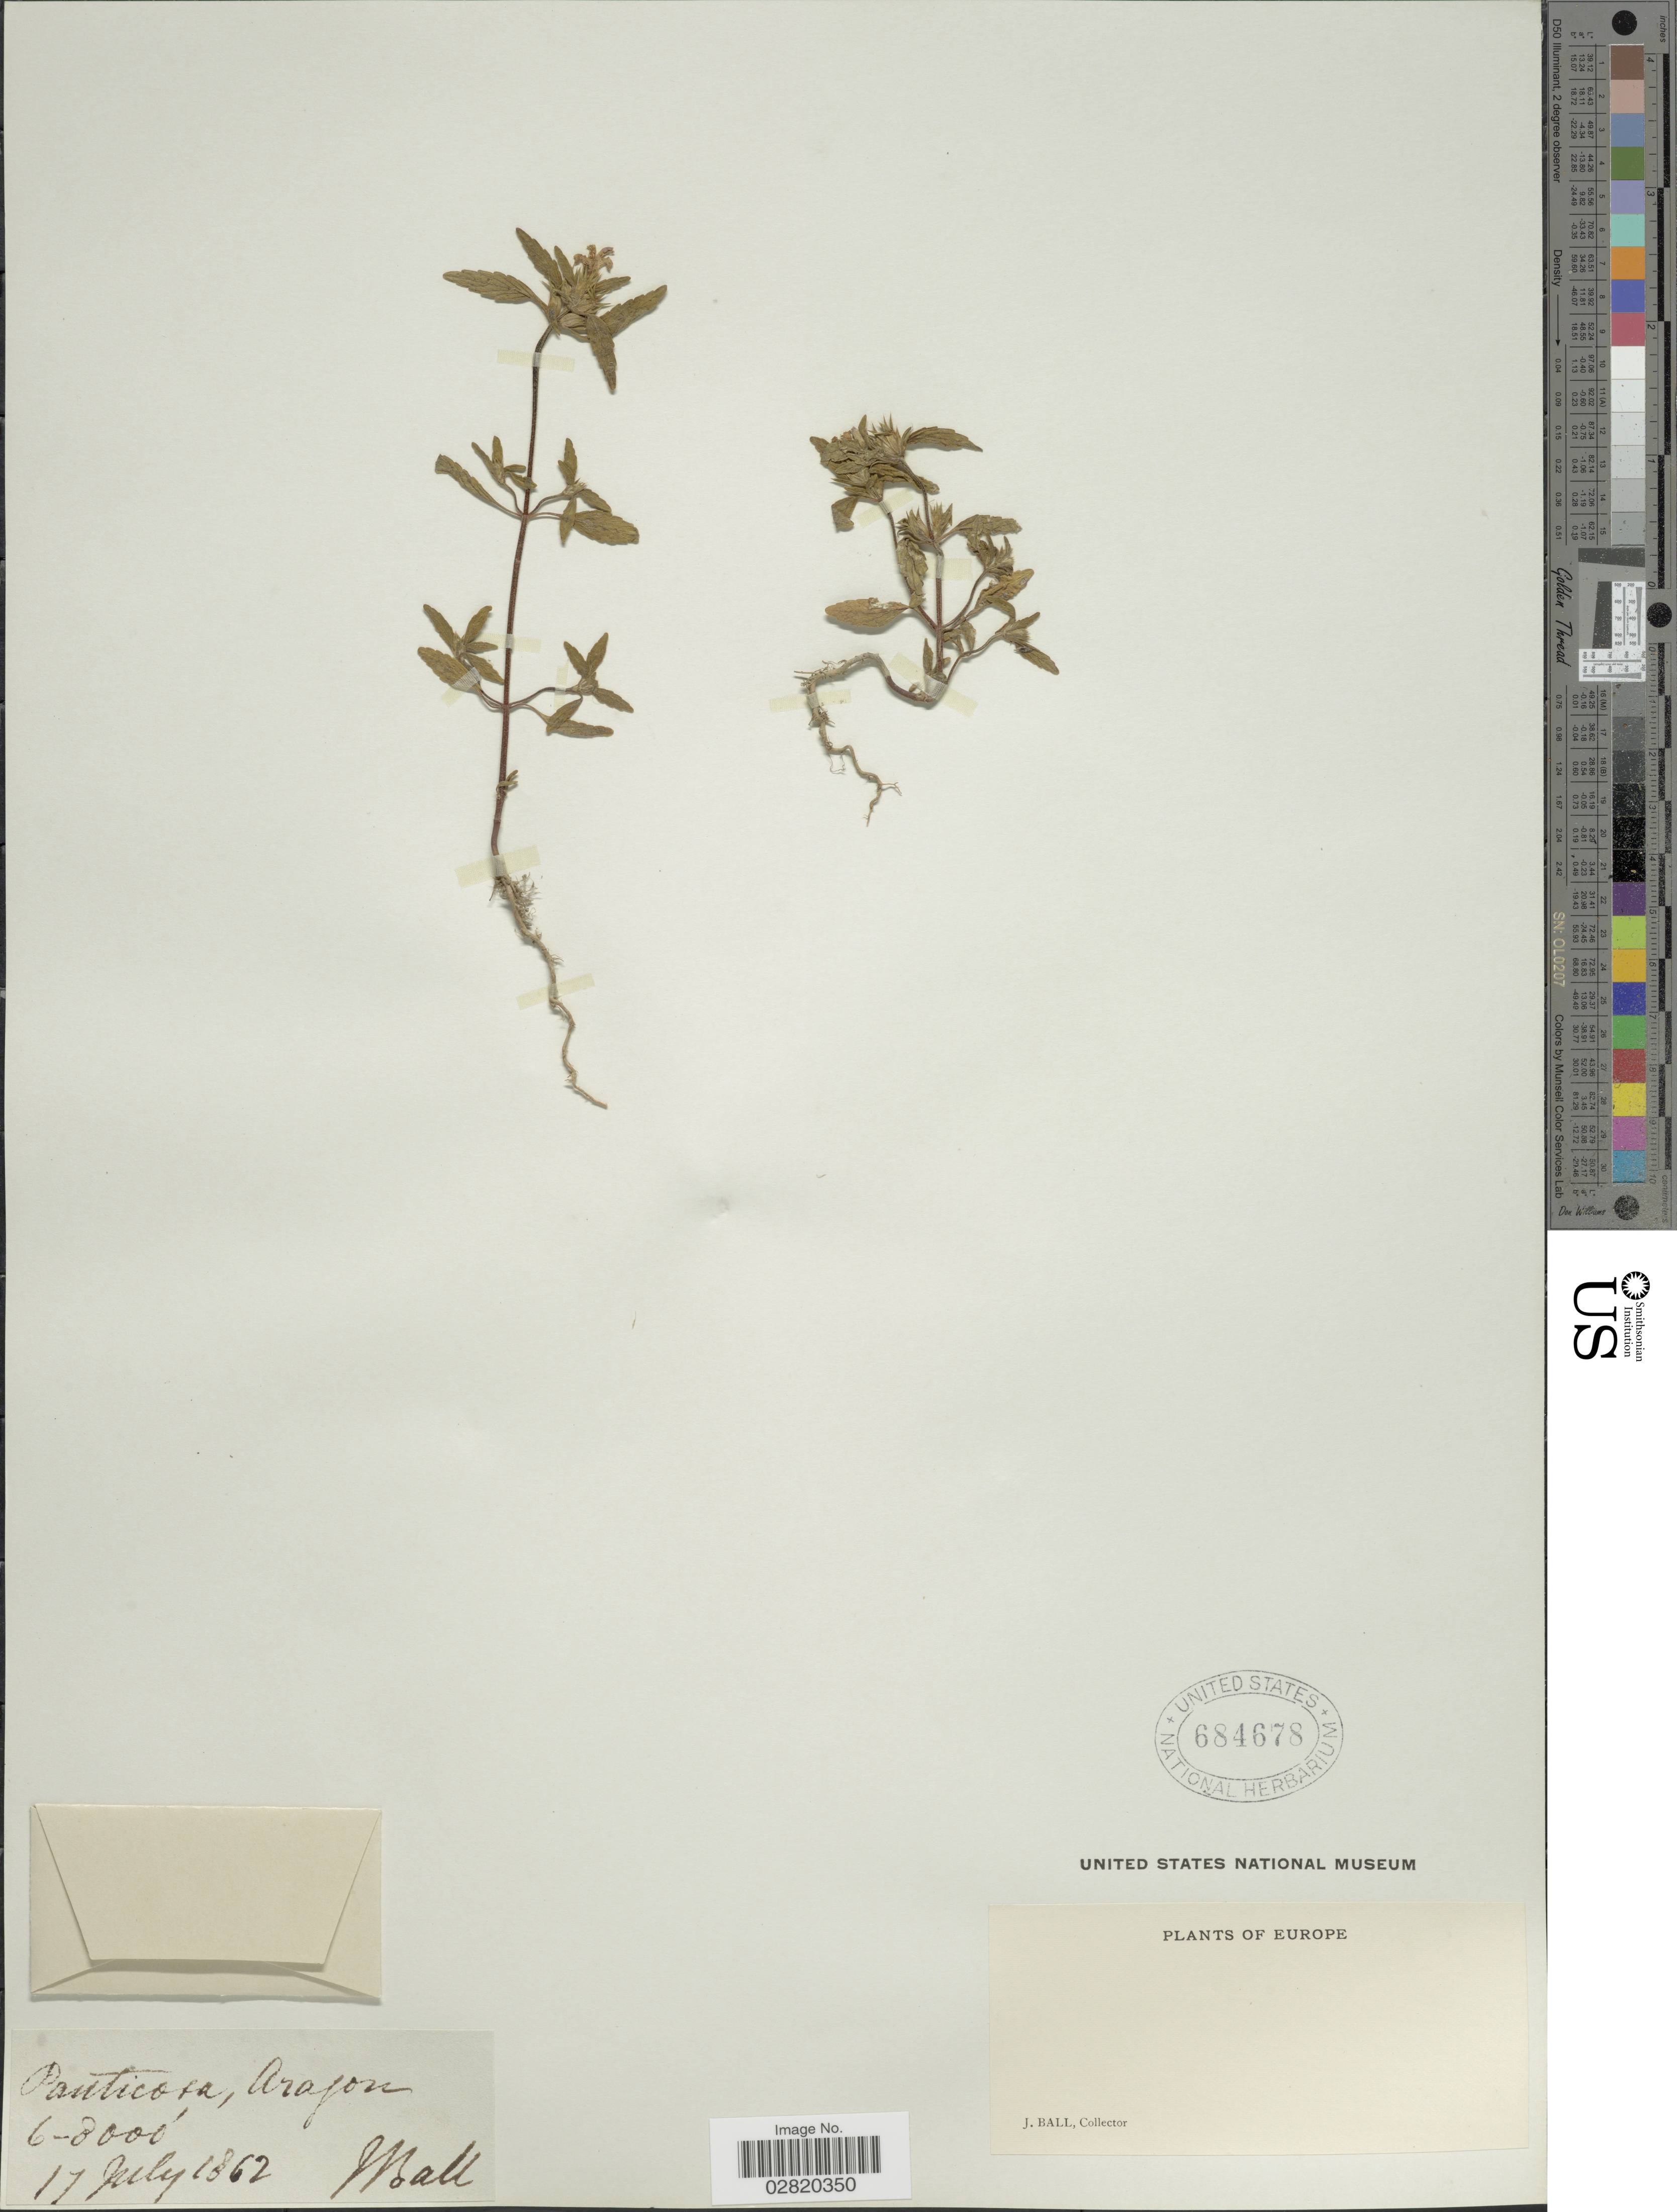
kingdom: Plantae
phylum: Tracheophyta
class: Magnoliopsida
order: Lamiales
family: Lamiaceae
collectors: J. Ball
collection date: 1862-07-17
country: Spain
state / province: Aragón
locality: Panticosa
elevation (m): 1829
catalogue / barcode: US 684678